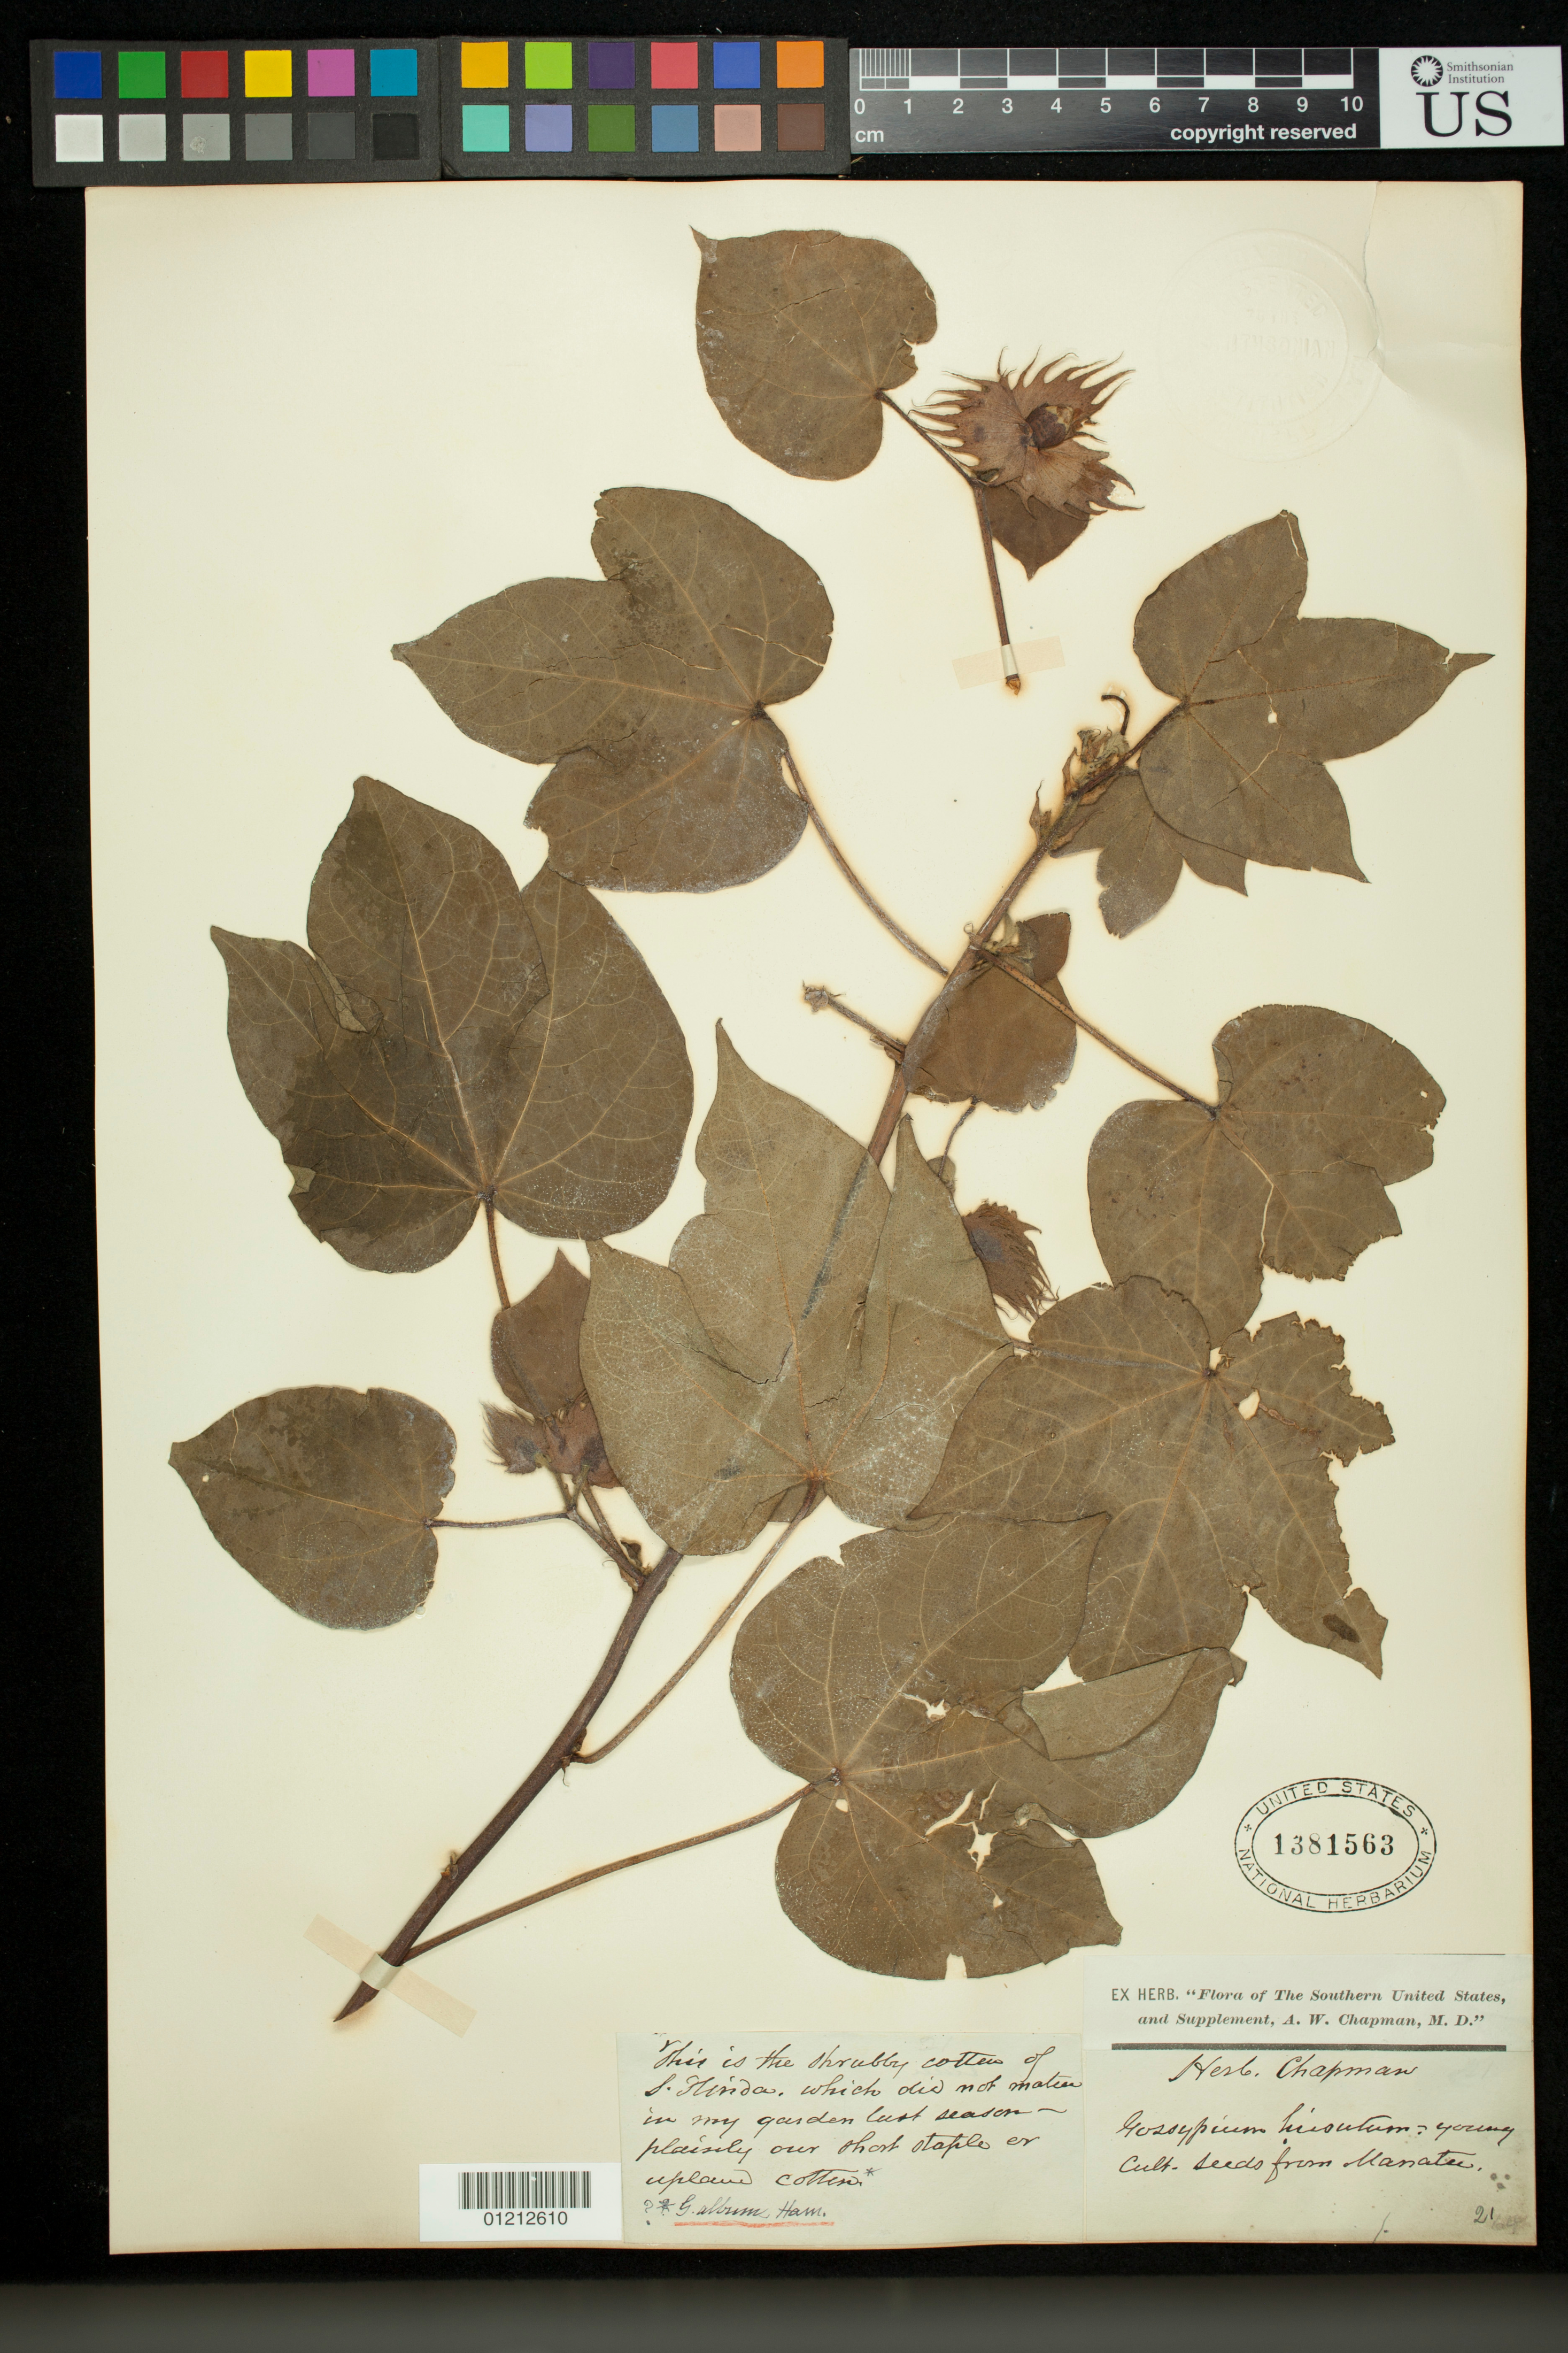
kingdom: Plantae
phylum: Tracheophyta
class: Magnoliopsida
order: Malvales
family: Malvaceae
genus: Gossypium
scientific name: Gossypium punctatum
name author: Schumach. & Thonn.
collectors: A. W. Chapman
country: United States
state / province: Florida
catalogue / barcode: US 1381563